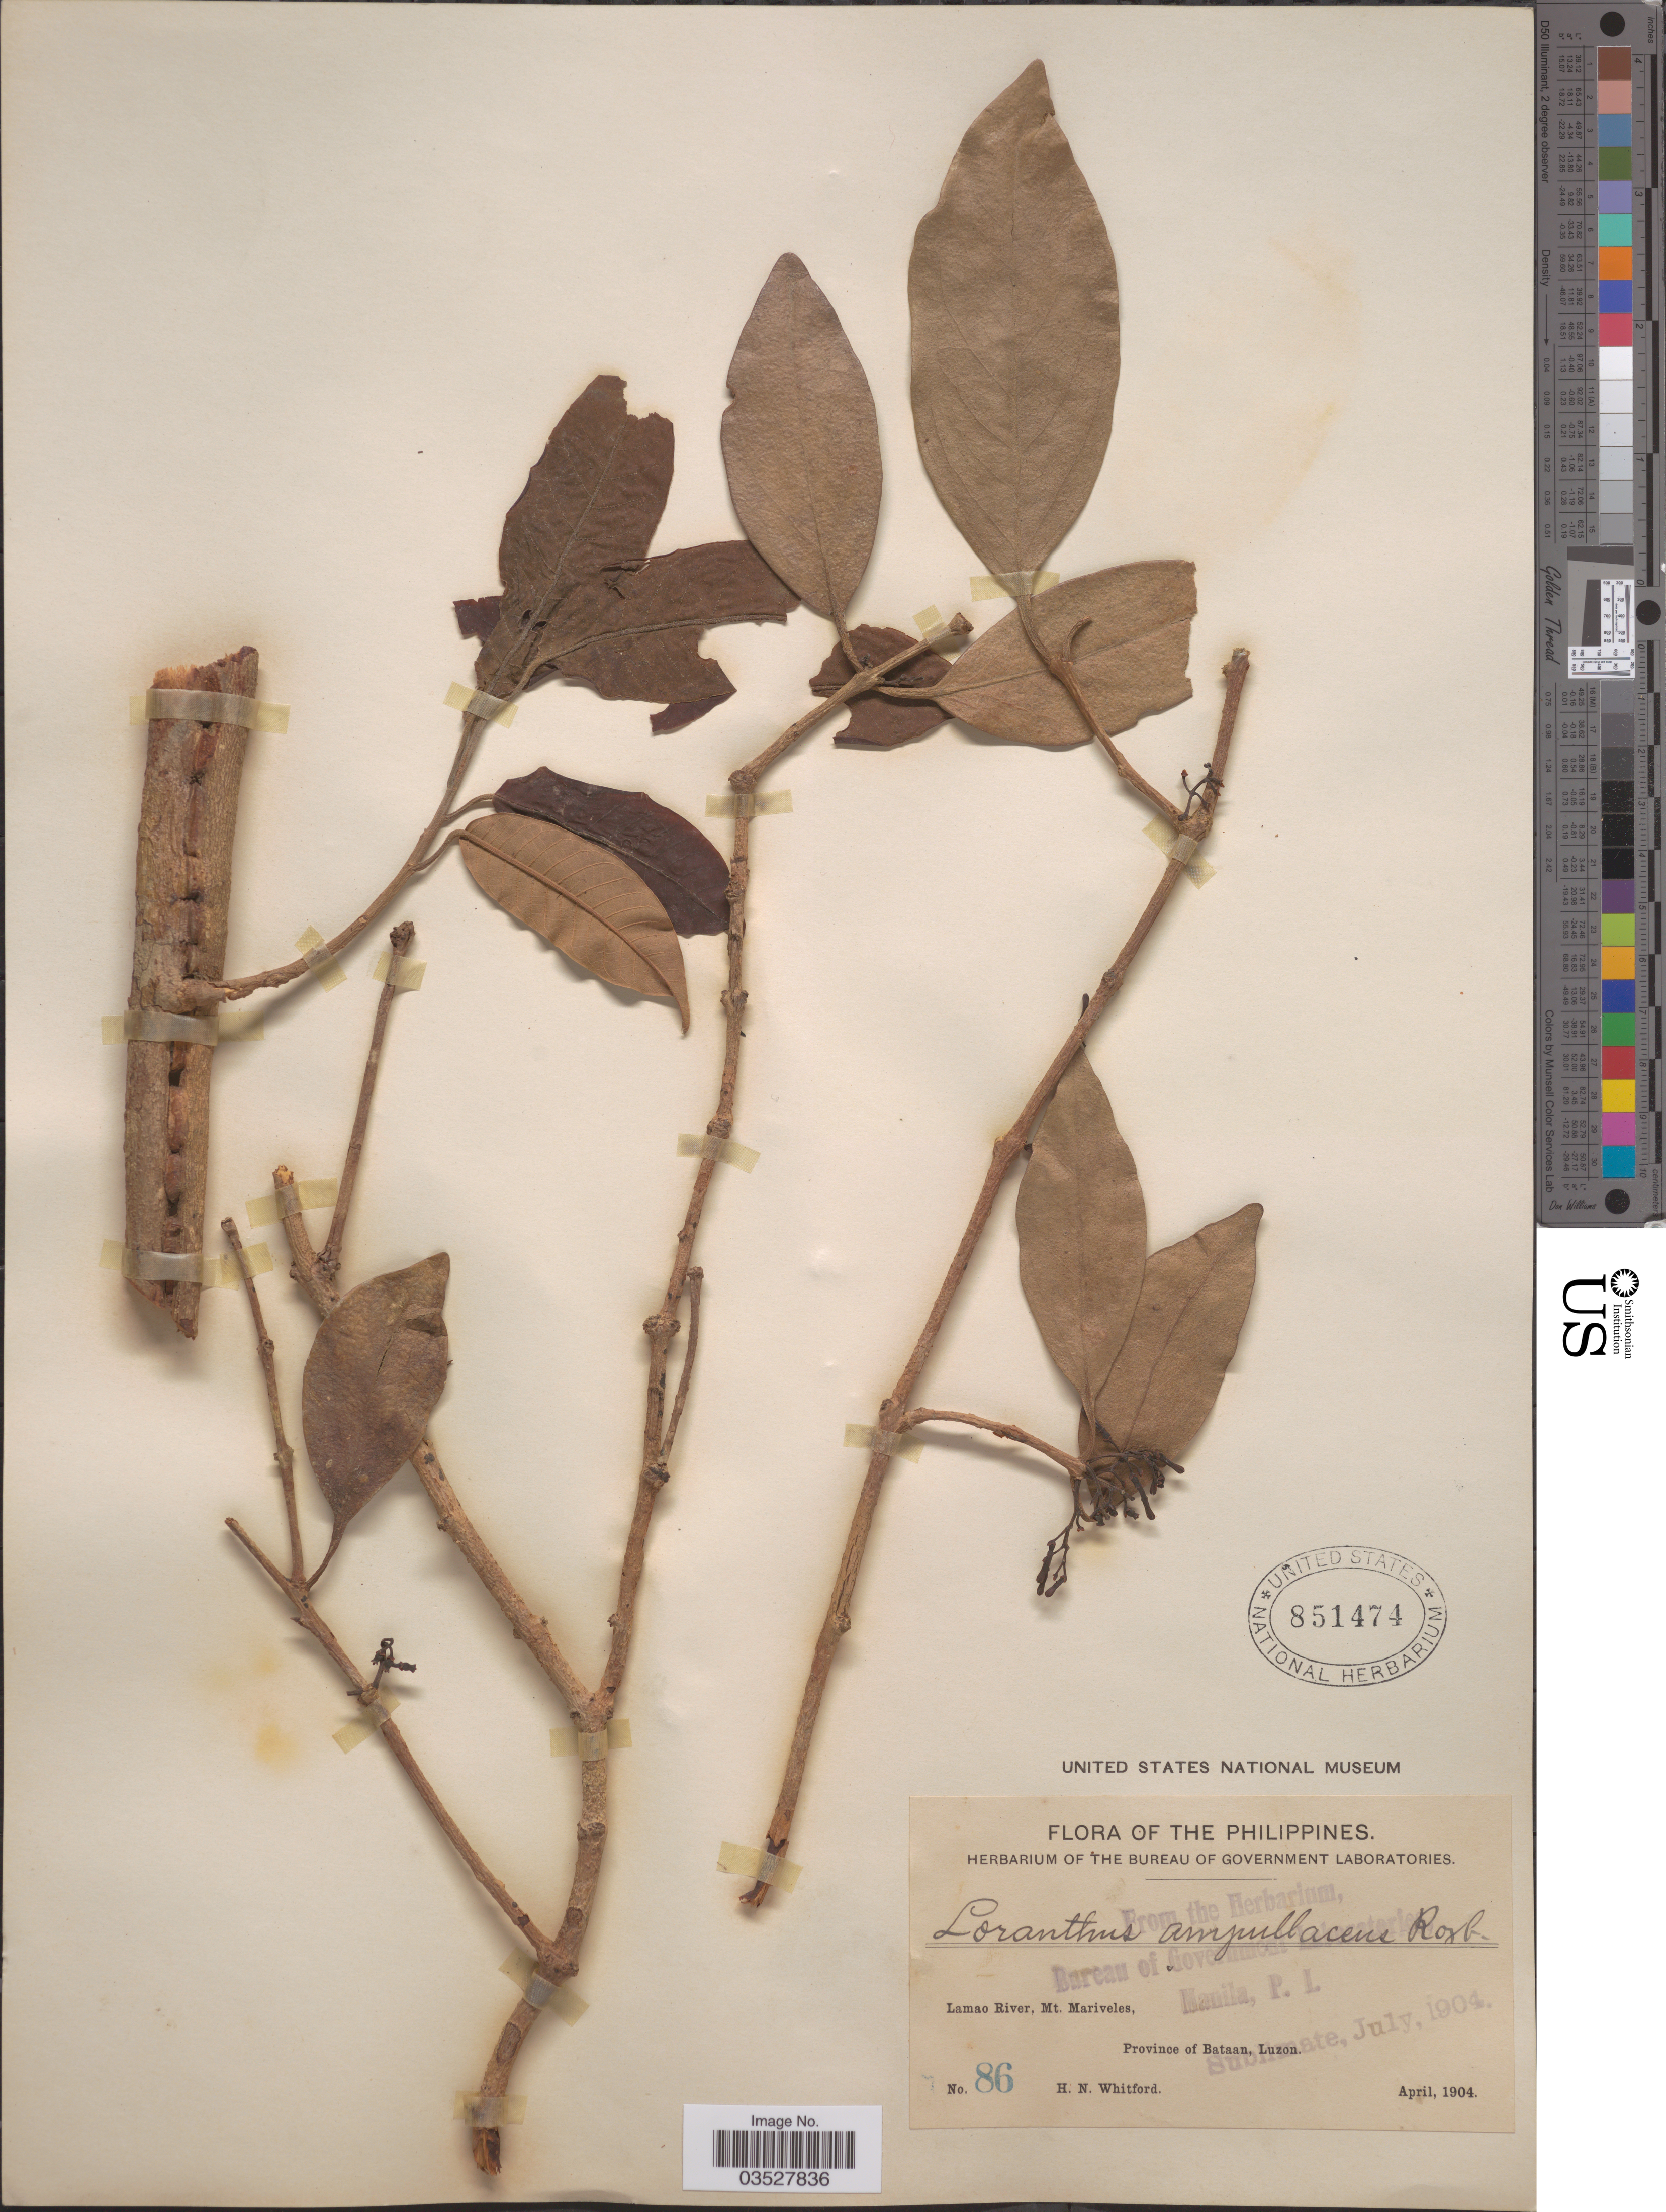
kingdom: Plantae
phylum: Tracheophyta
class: Magnoliopsida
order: Santalales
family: Loranthaceae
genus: Elytranthe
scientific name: Elytranthe cochinchinensis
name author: (Lour.) G. Don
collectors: H. N. Whitford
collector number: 86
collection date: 1904-04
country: Philippines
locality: Lamao River, Mt. Mariveles, Province of Bataan, Luzon.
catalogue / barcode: US 851474